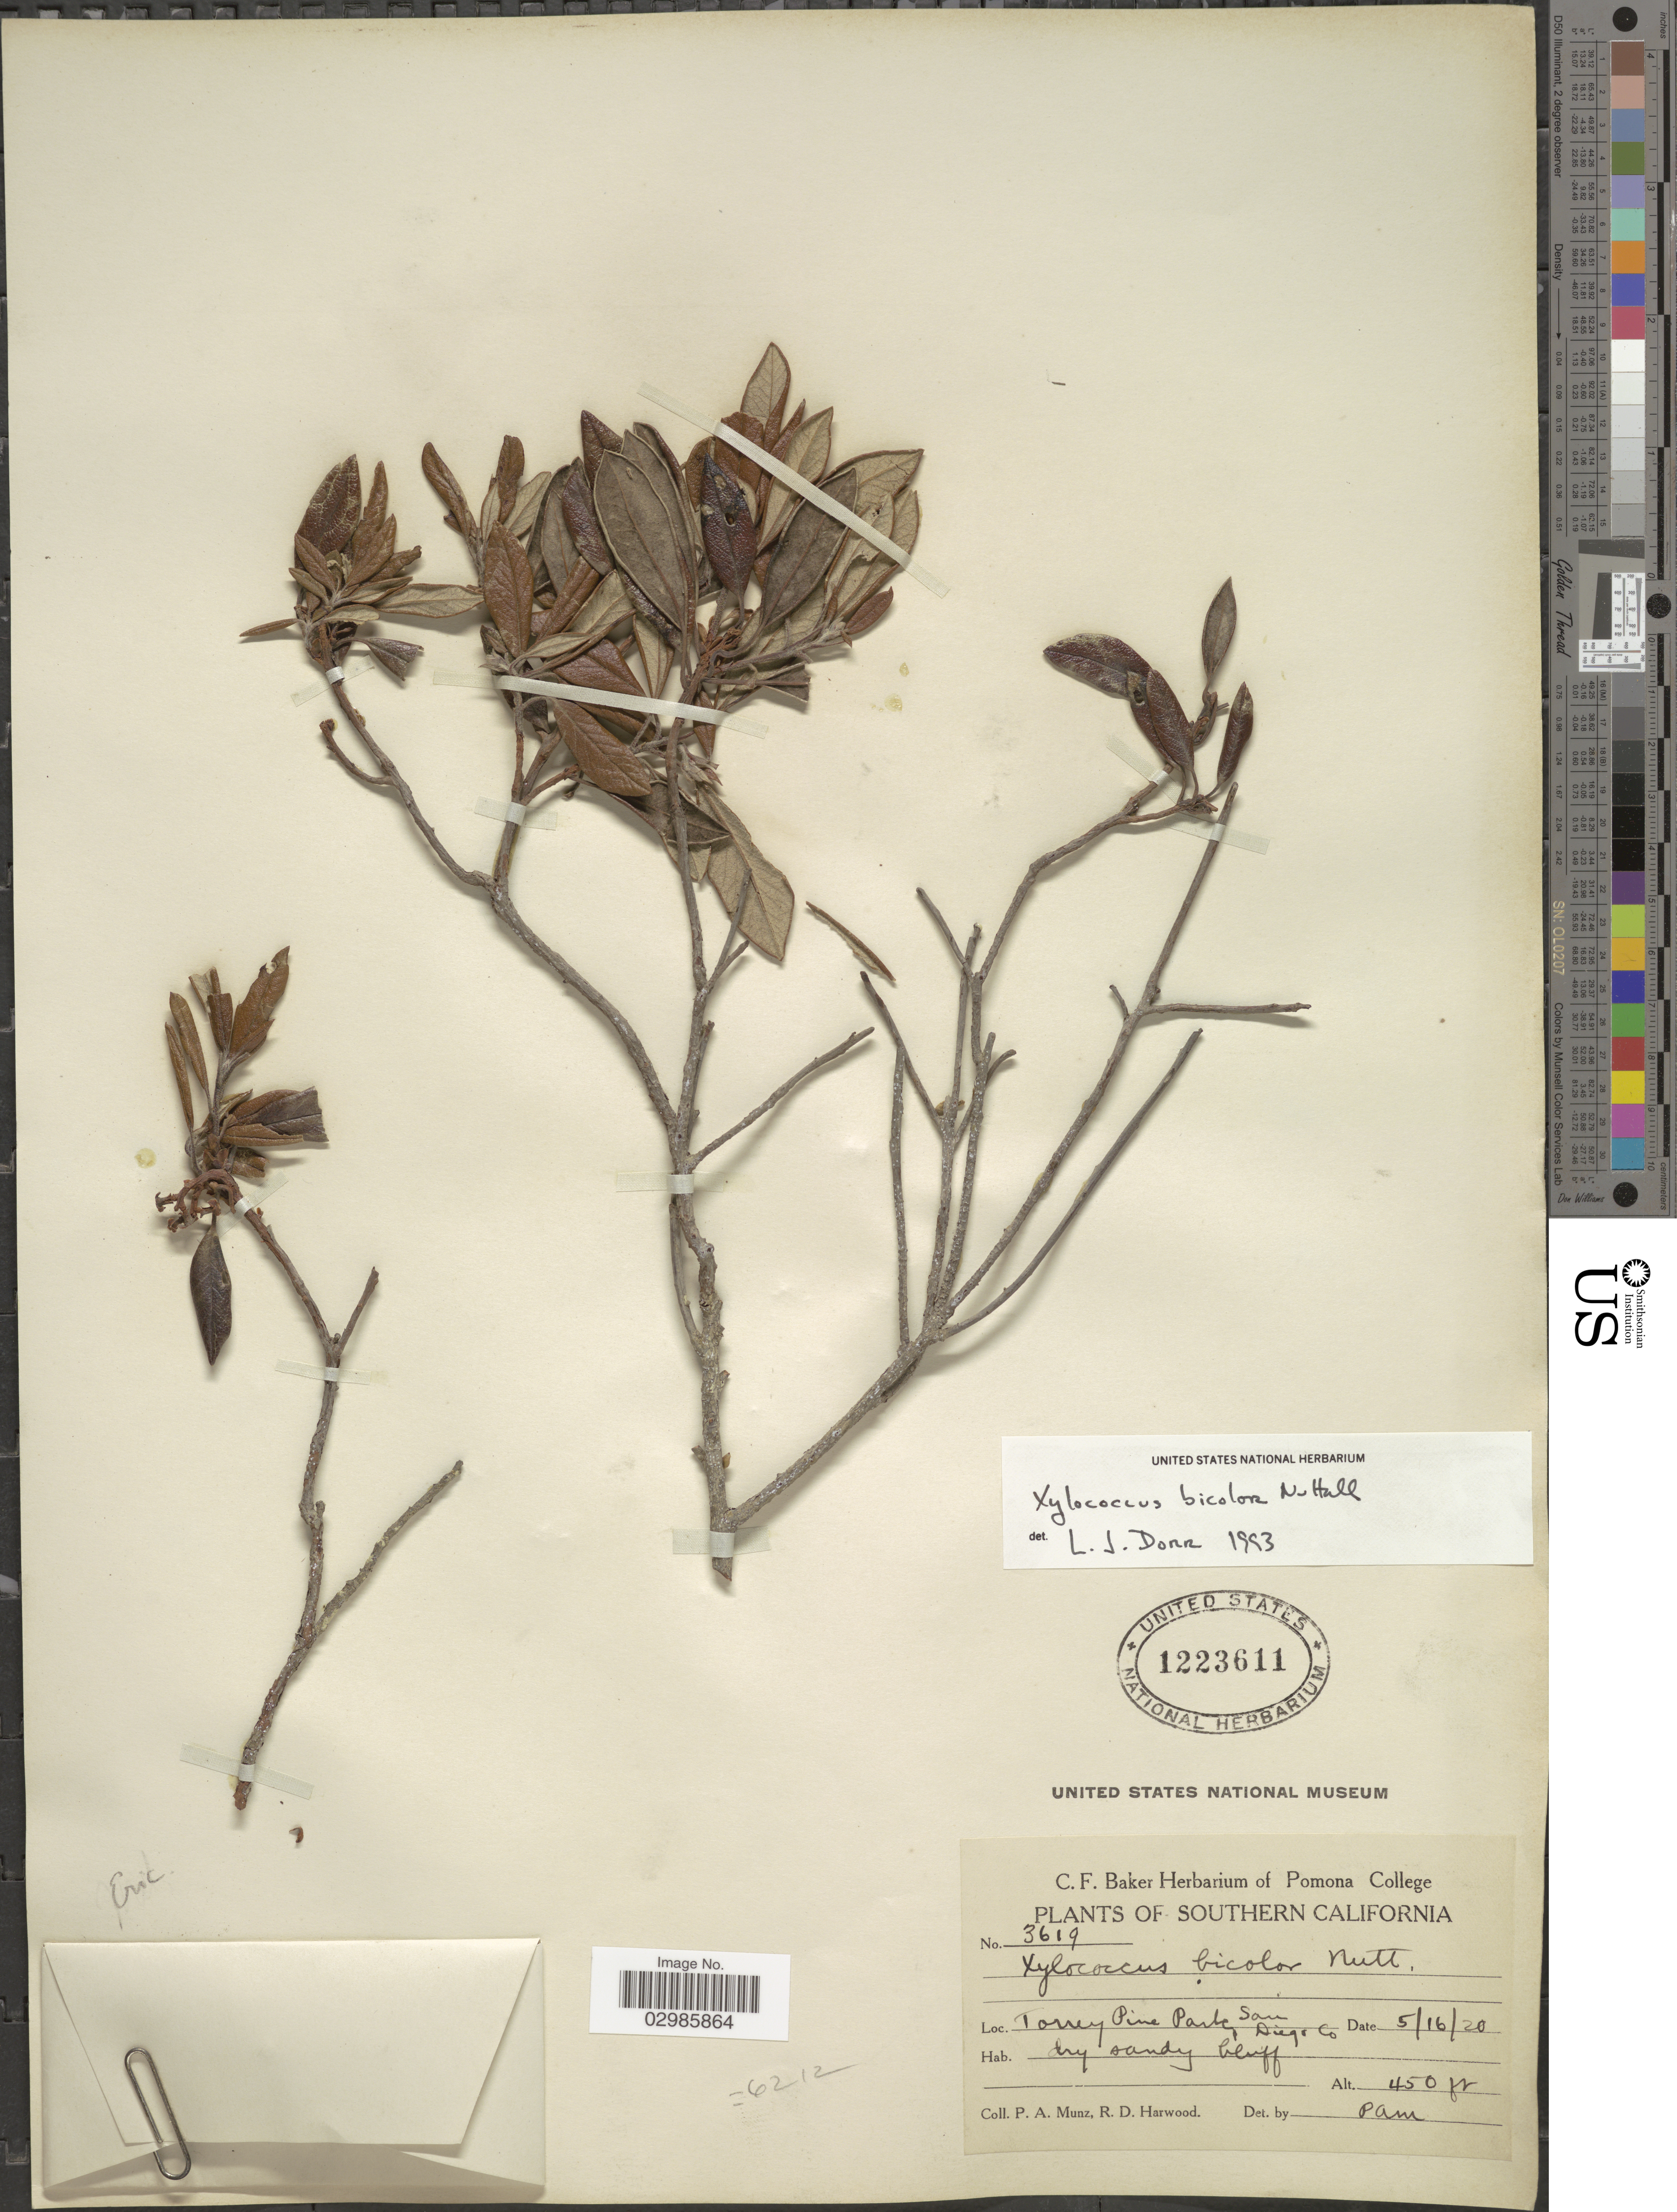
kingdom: Plantae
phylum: Tracheophyta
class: Magnoliopsida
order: Ericales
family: Ericaceae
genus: Xylococcus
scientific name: Xylococcus bicolor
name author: Nutt.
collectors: P. A. Munz & R. Harwood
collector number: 3619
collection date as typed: Transcribed d/m/y: 16/5/20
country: United States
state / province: California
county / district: San Diego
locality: Southern California. Torrey Pine Park, San Diego Co.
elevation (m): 137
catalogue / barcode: US 1223611